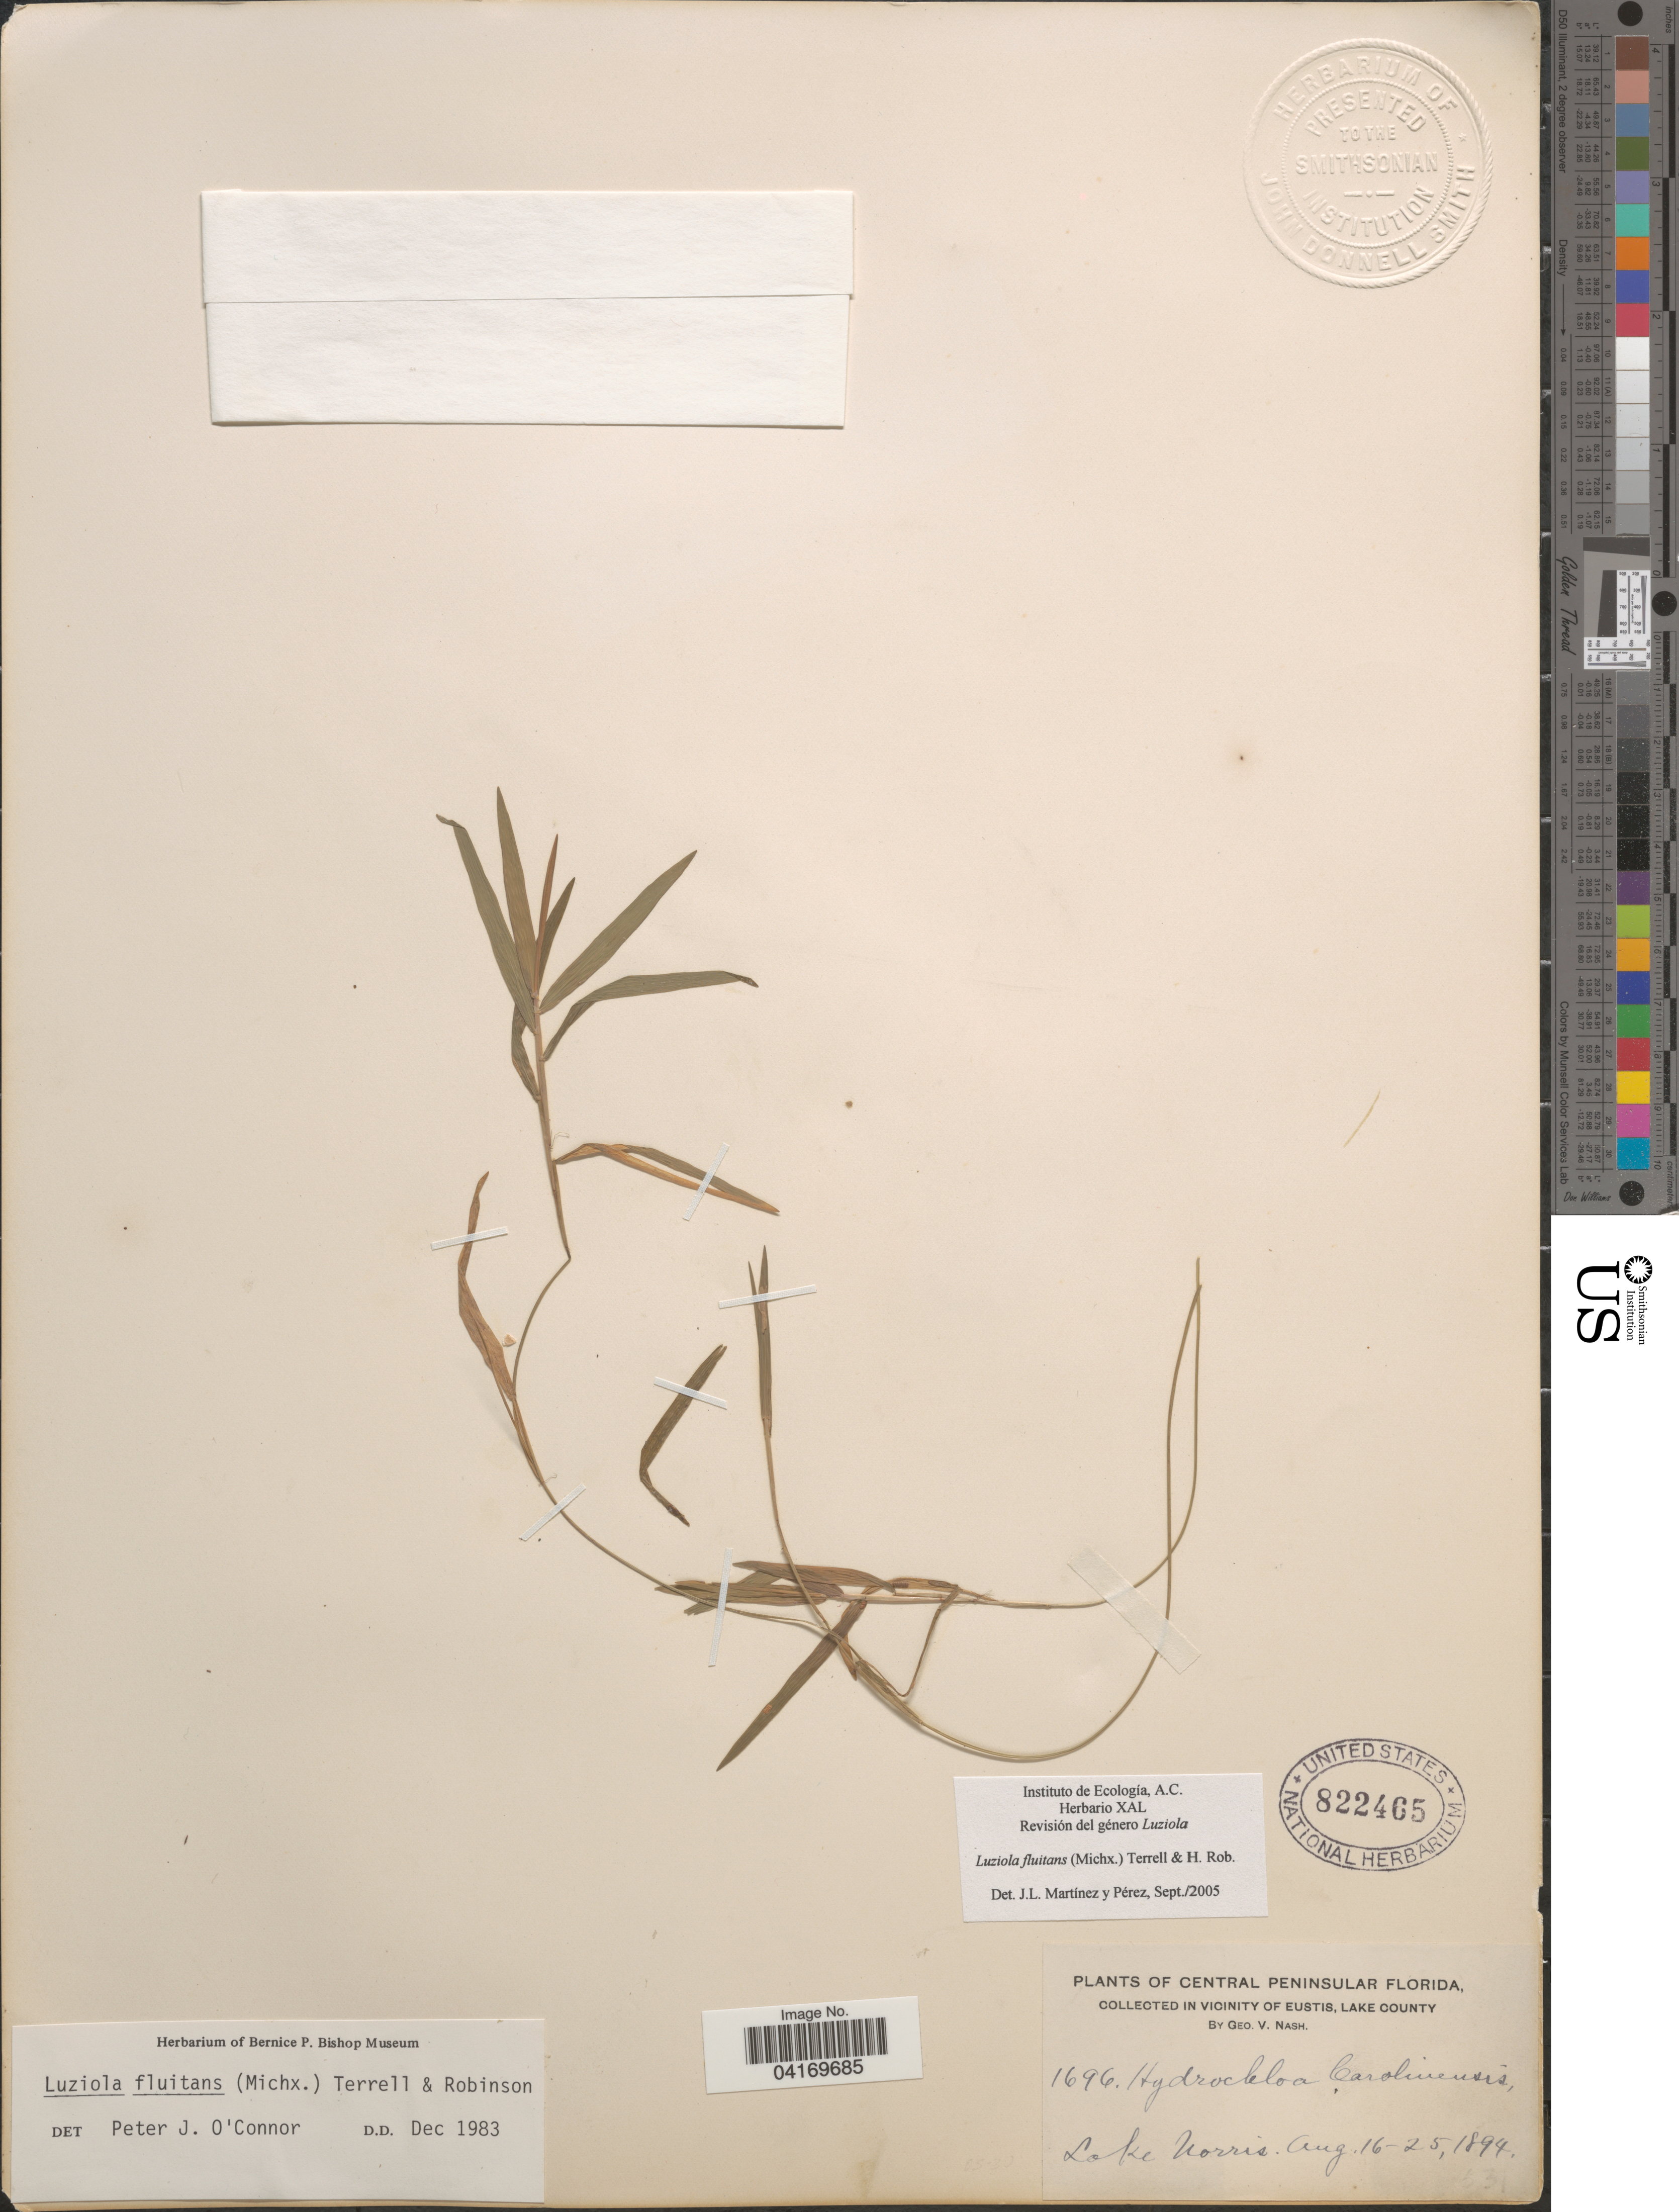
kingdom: Plantae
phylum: Tracheophyta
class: Liliopsida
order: Poales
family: Poaceae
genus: Luziola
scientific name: Luziola fluitans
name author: (Michx.) Terrell & H. Rob.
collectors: G. V. Nash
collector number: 1696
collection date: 1894-08-16/1894-08-25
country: United States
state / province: Florida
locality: Central Peninsular Florida. In vicinity of Eustis, Lake County. Lake Norris.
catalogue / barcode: US 822465